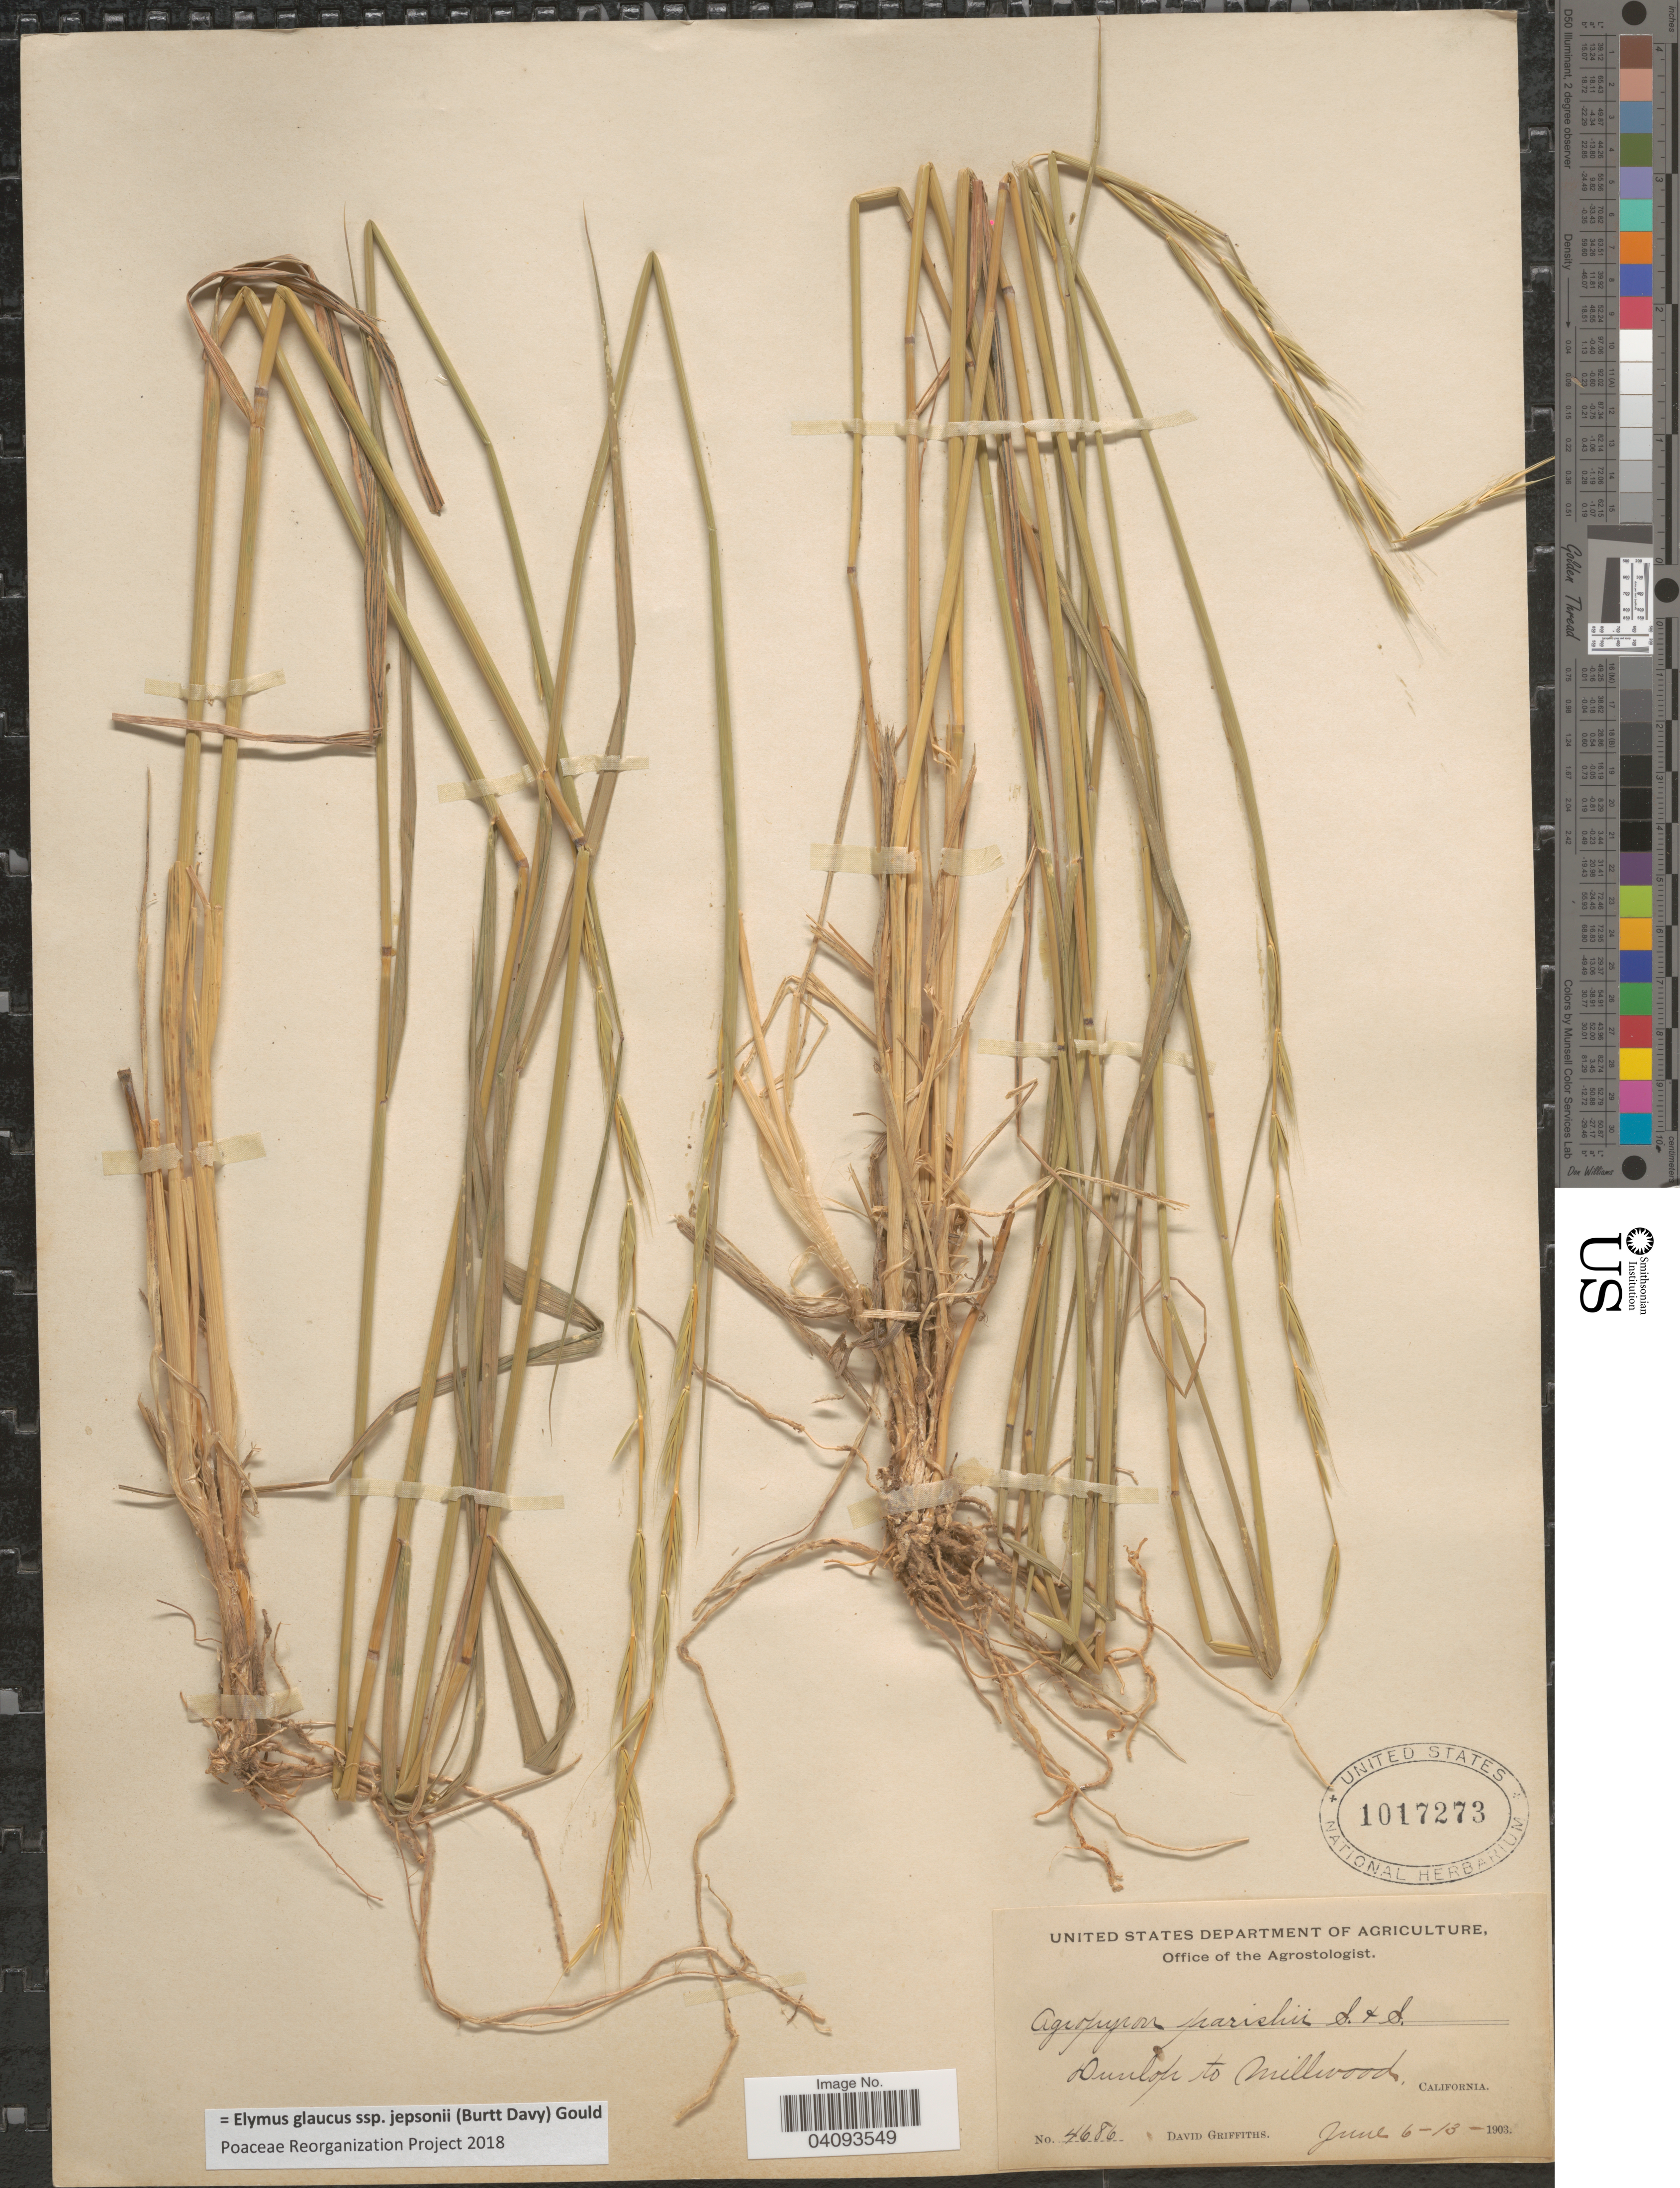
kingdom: Plantae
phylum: Tracheophyta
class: Liliopsida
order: Poales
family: Poaceae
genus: Elymus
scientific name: Elymus glaucus subsp. jepsonii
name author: (Burtt Davy) Gould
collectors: D. Griffiths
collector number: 4686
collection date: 1903-06-06/1903-06-13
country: United States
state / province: California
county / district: Fresno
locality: Dunlop to Millwood.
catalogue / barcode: US 1017273